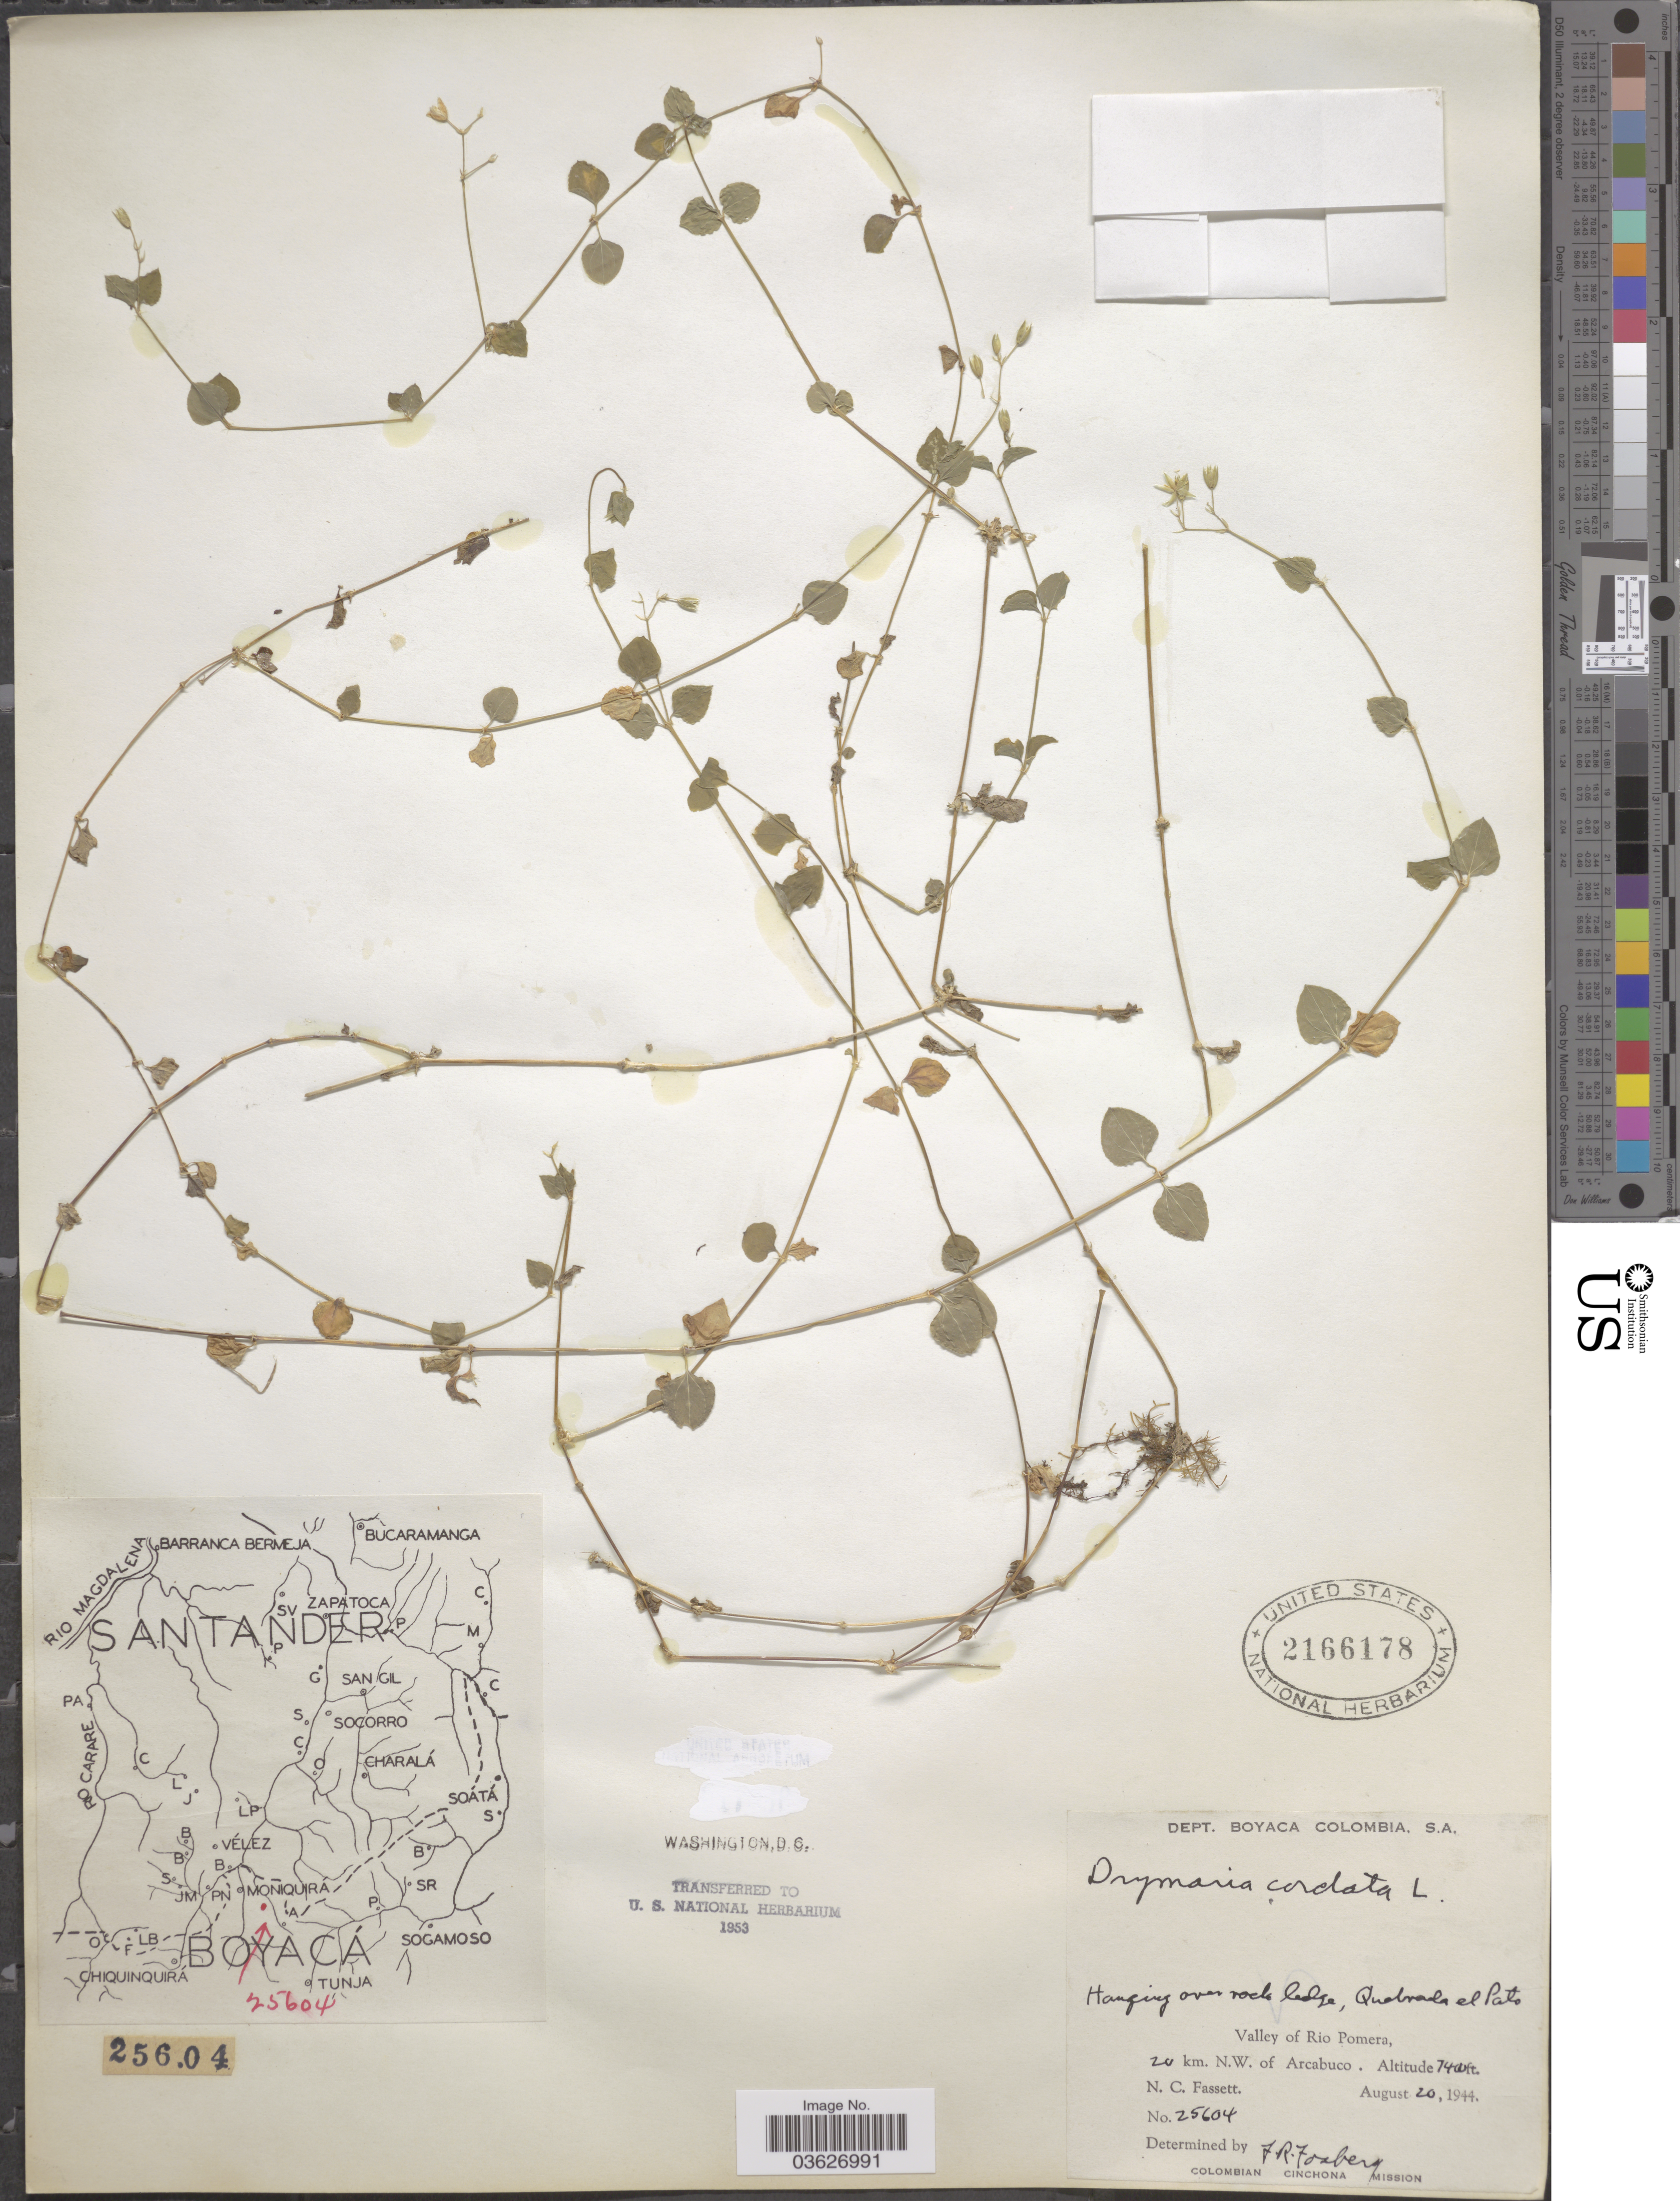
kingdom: Plantae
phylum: Tracheophyta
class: Magnoliopsida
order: Caryophyllales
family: Caryophyllaceae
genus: Drymaria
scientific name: Drymaria cordata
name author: (L.) Willd. ex Schult.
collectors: N. C. Fassett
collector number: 25604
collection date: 1944-08-20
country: Colombia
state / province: Boyacá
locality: Dept. Boyaca. Hanging over rock ledge, Quebrada el Pato. Valley of Rio Pomera, 20 km. N.W. of Arcabuco.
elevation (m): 2256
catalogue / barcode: US 2166178